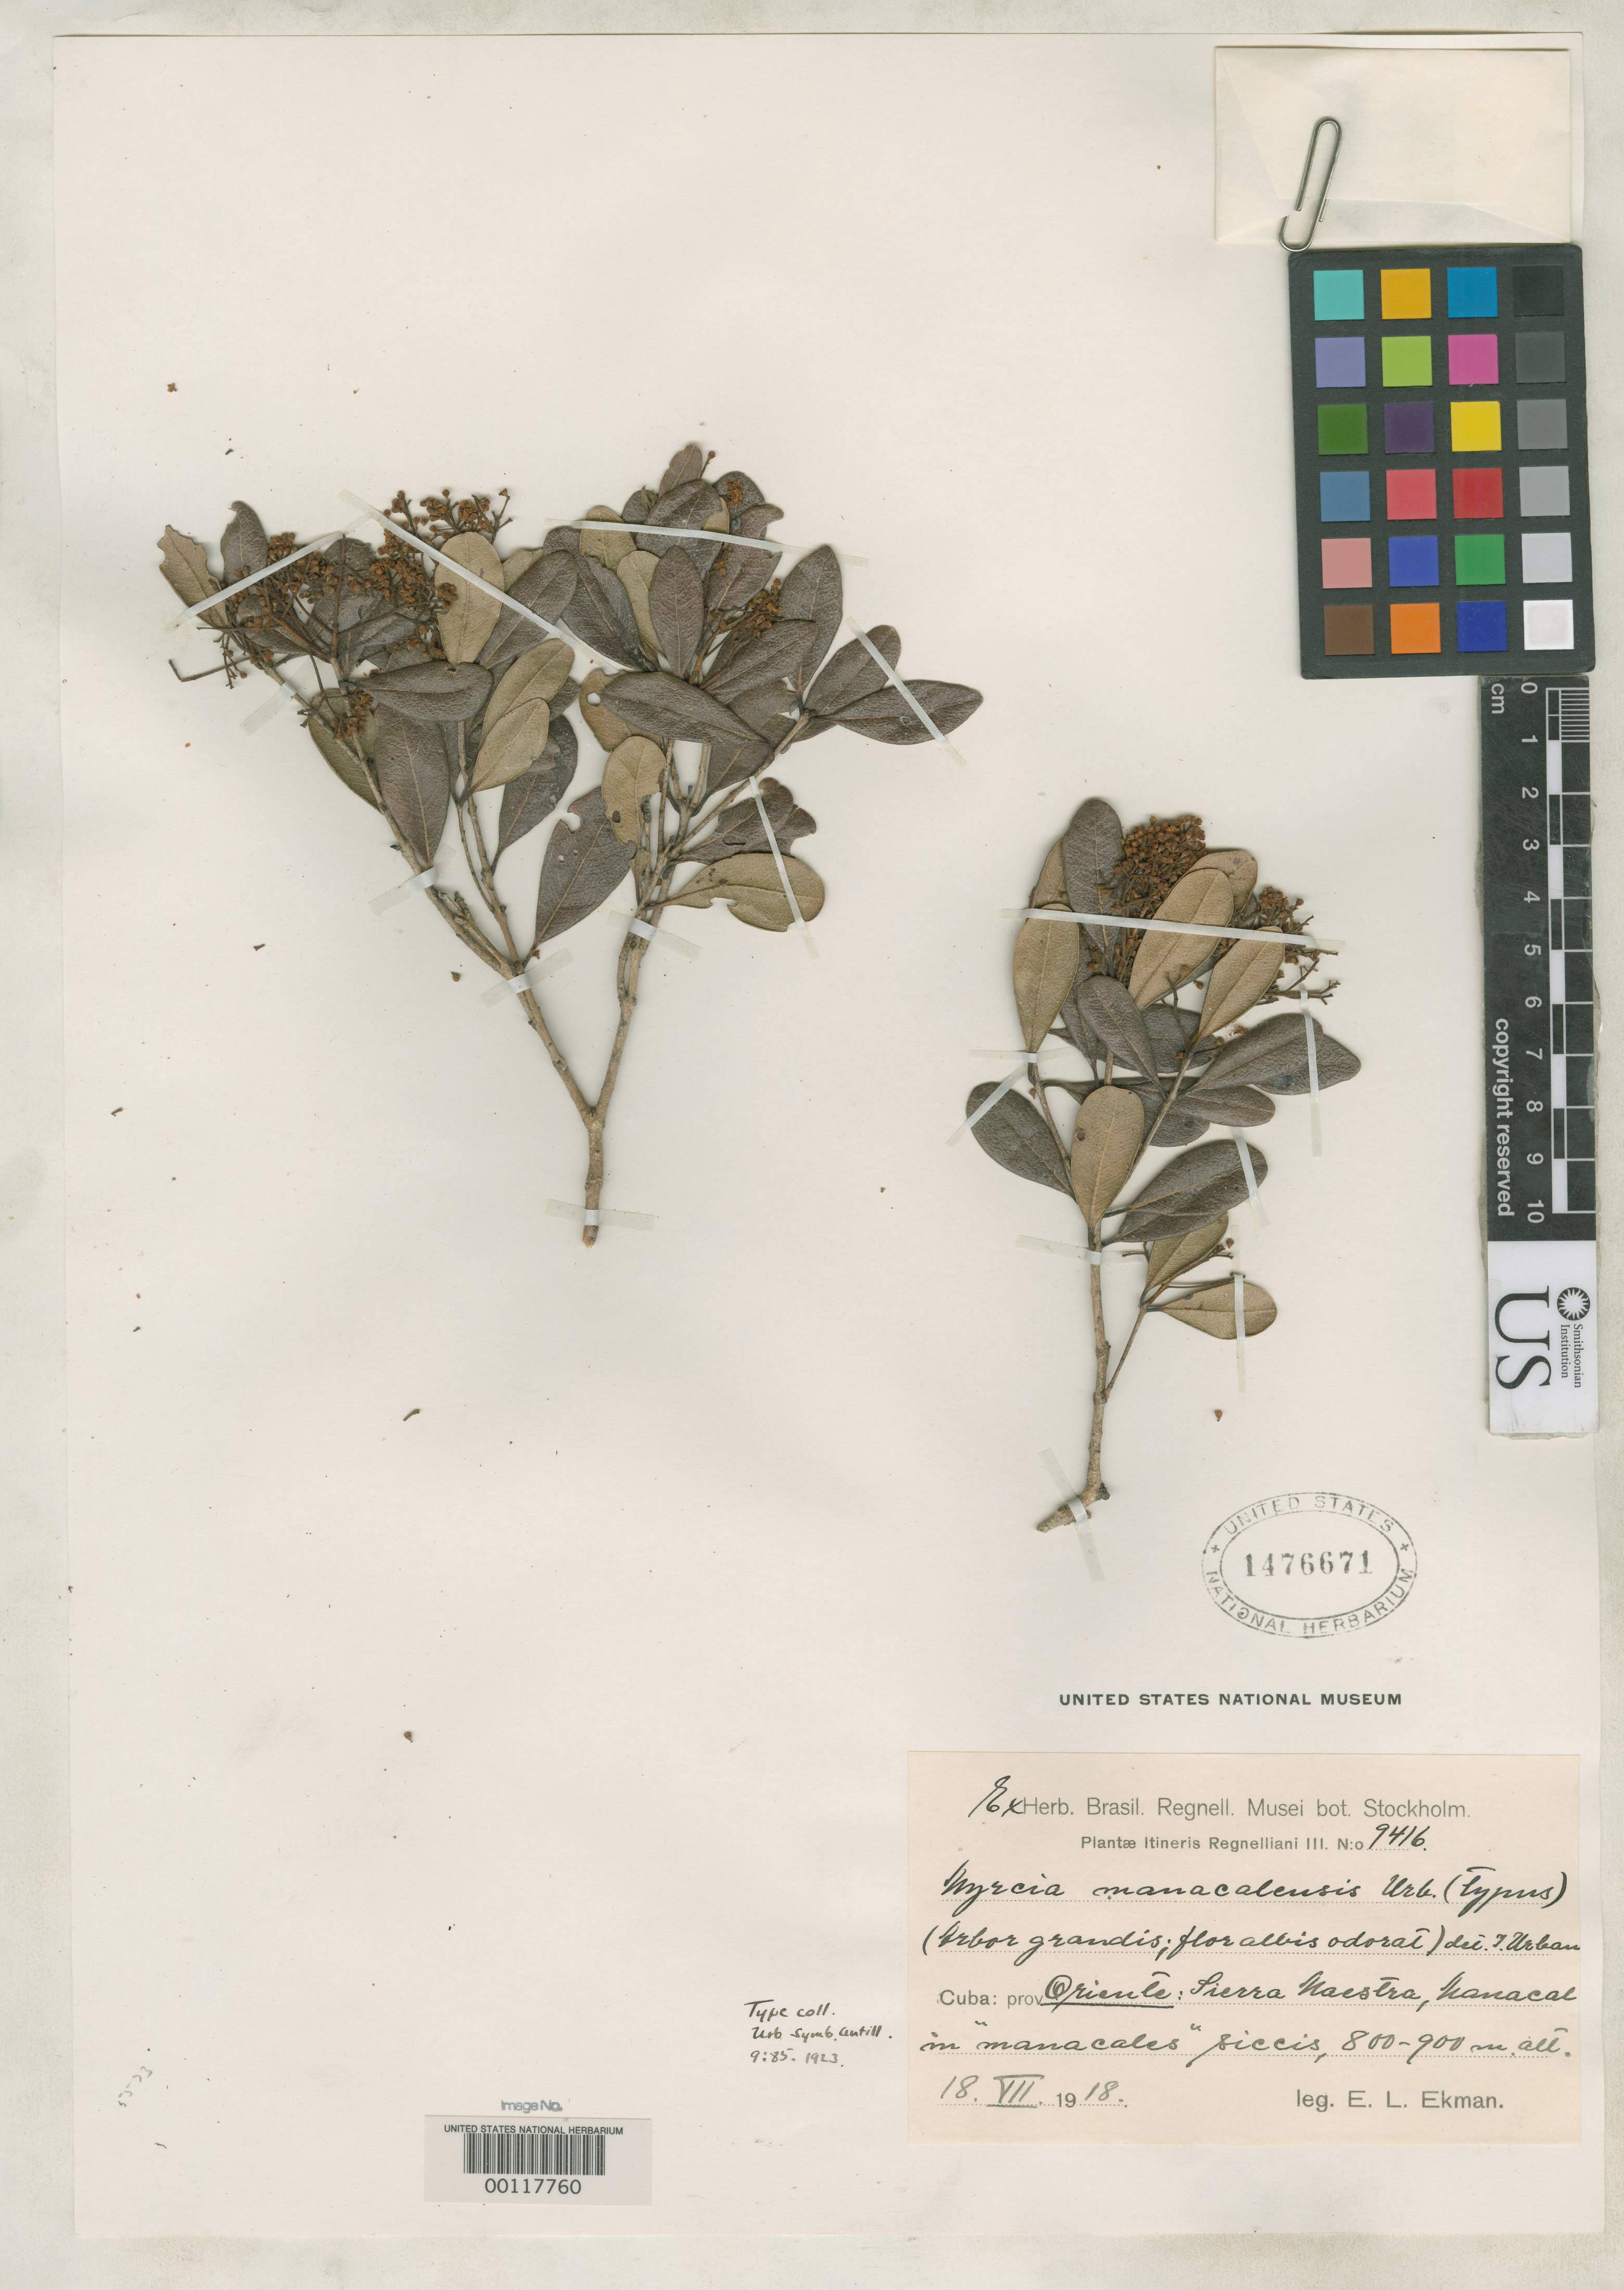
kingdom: Plantae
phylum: Tracheophyta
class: Magnoliopsida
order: Myrtales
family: Myrtaceae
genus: Myrcia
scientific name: Myrcia manacalensis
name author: Urb.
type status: Isotype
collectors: E. L. Ekman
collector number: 9416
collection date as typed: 18 Jul 1918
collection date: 1918-07-18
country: Cuba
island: Greater Antilles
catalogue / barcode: US 1476671